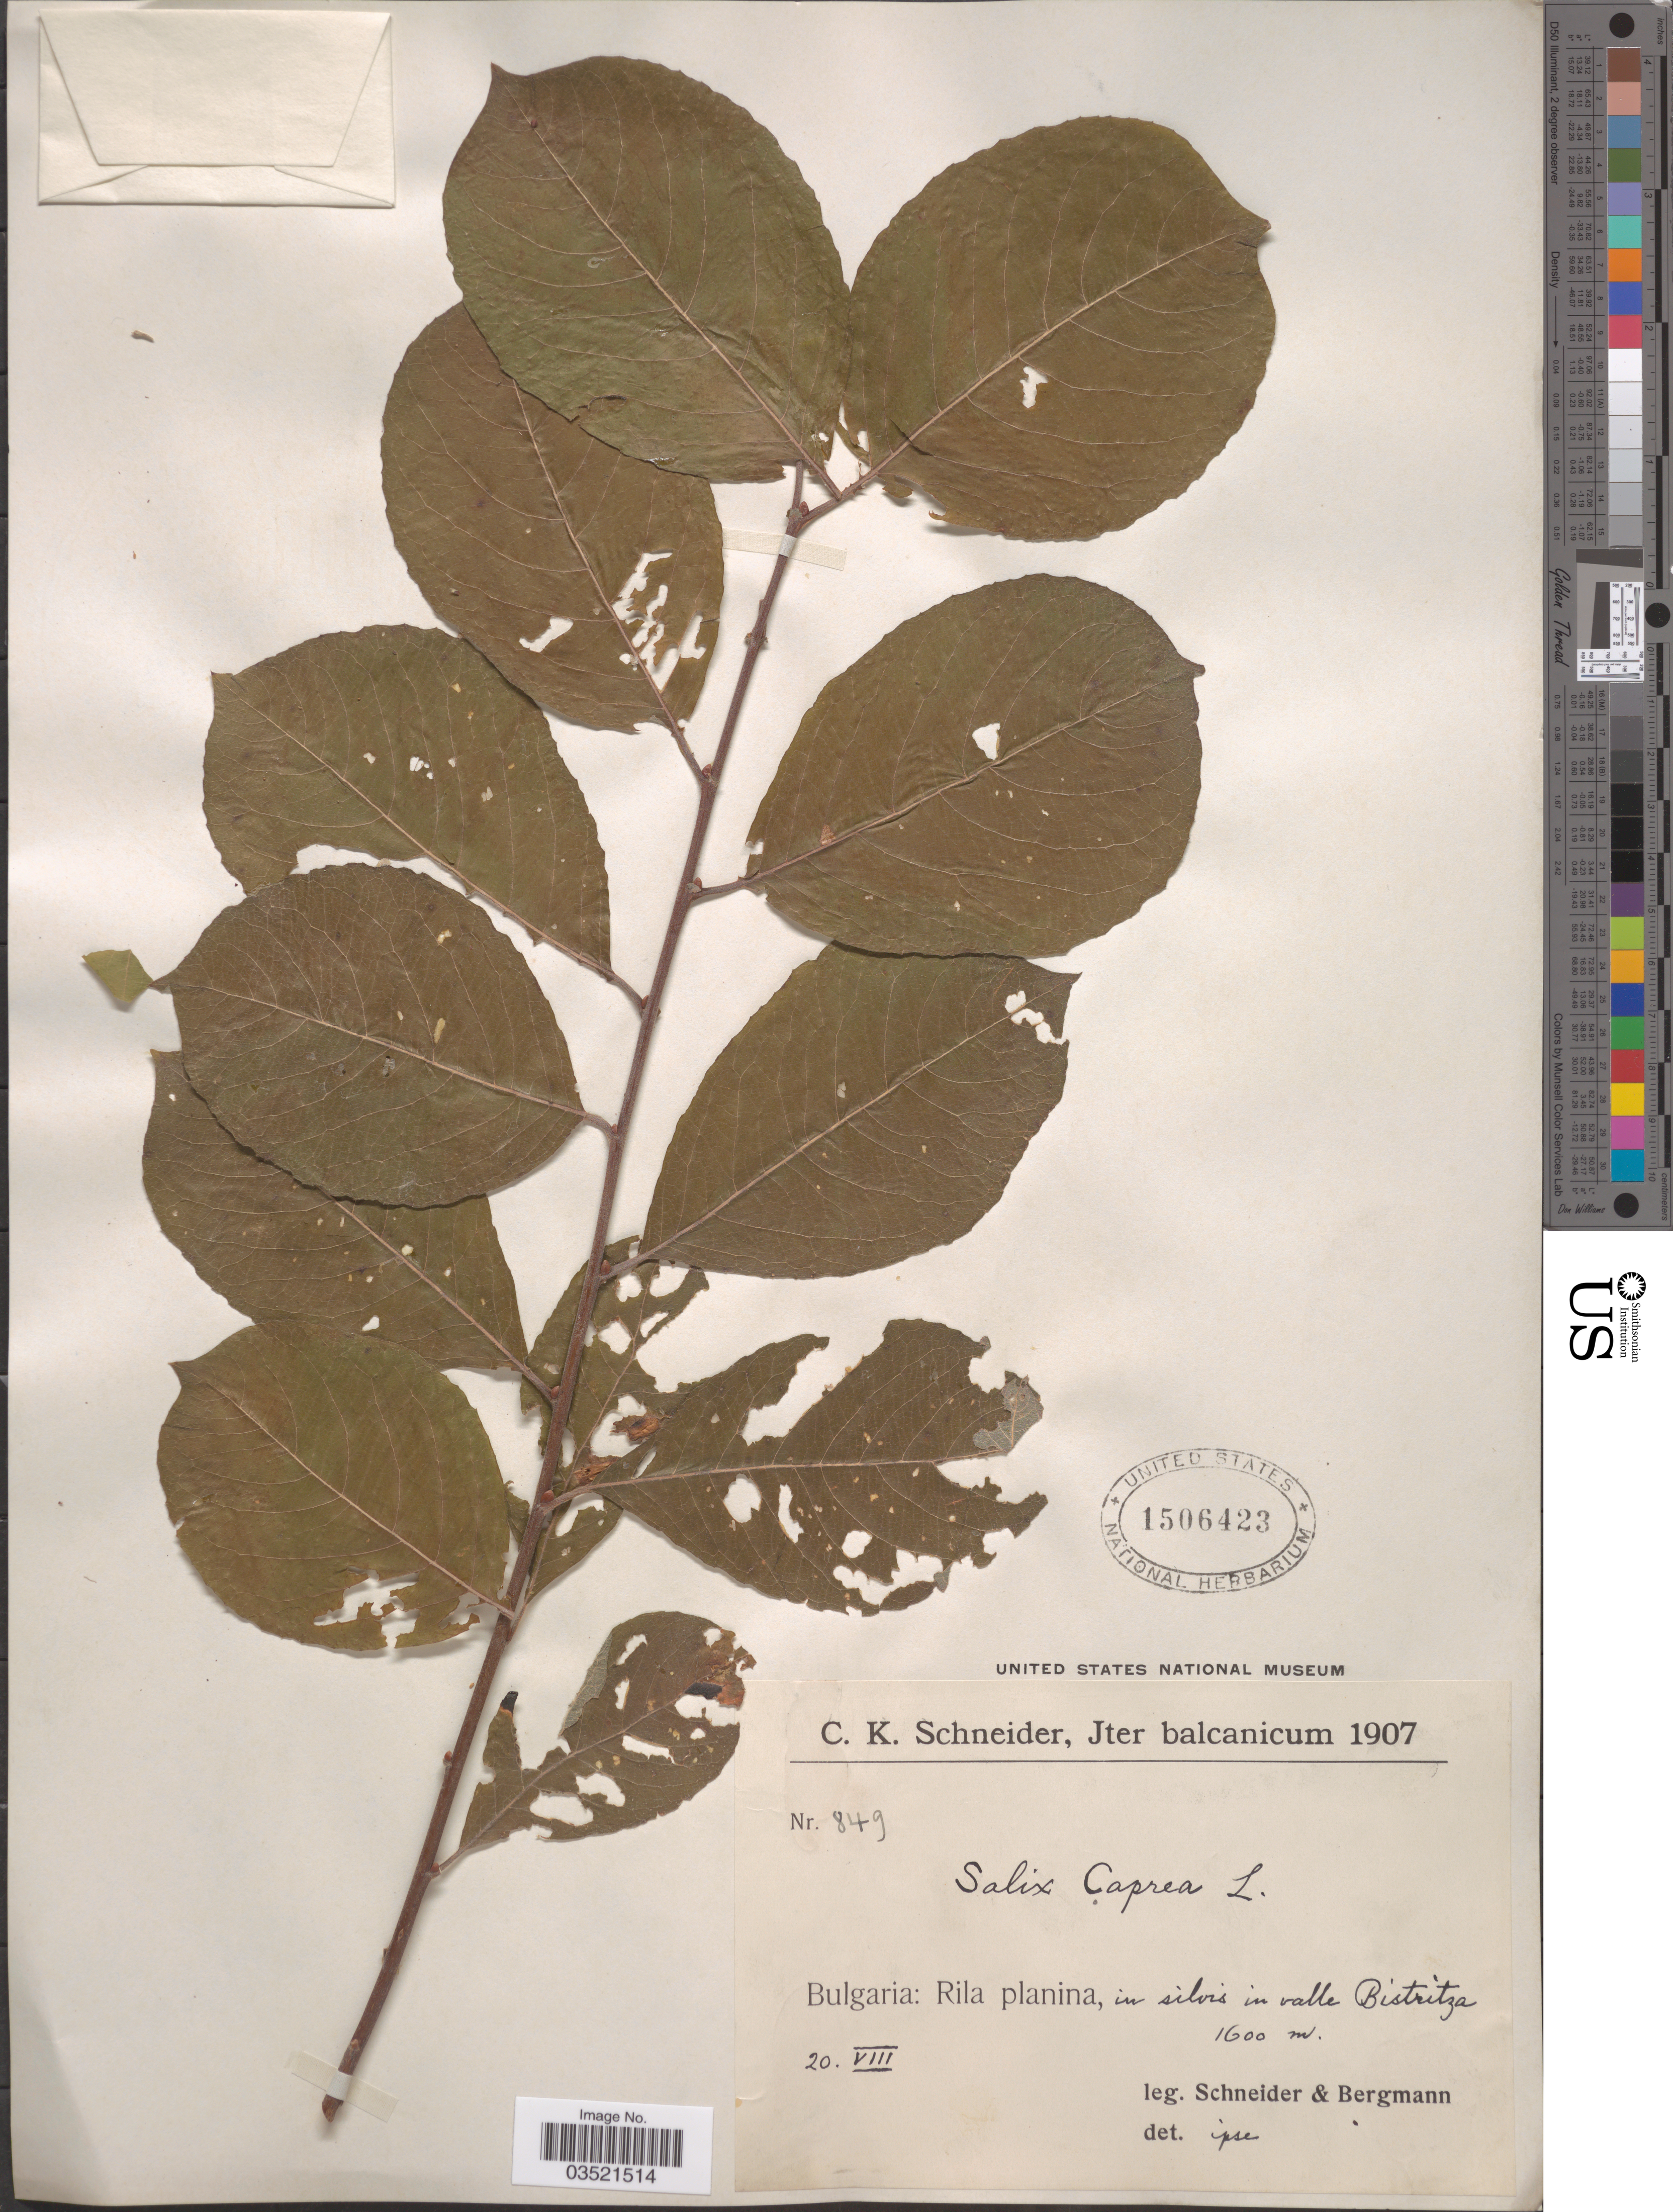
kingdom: Plantae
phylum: Tracheophyta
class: Magnoliopsida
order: Malpighiales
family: Salicaceae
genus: Salix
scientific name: Salix caprea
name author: L.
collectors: C. K. Schneider & -. Bergmann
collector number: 849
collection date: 1907-08-20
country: Bulgaria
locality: Iter balcanicum. Rila planina, in silvis in valle Bistritza.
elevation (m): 1600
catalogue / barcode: US 1506423